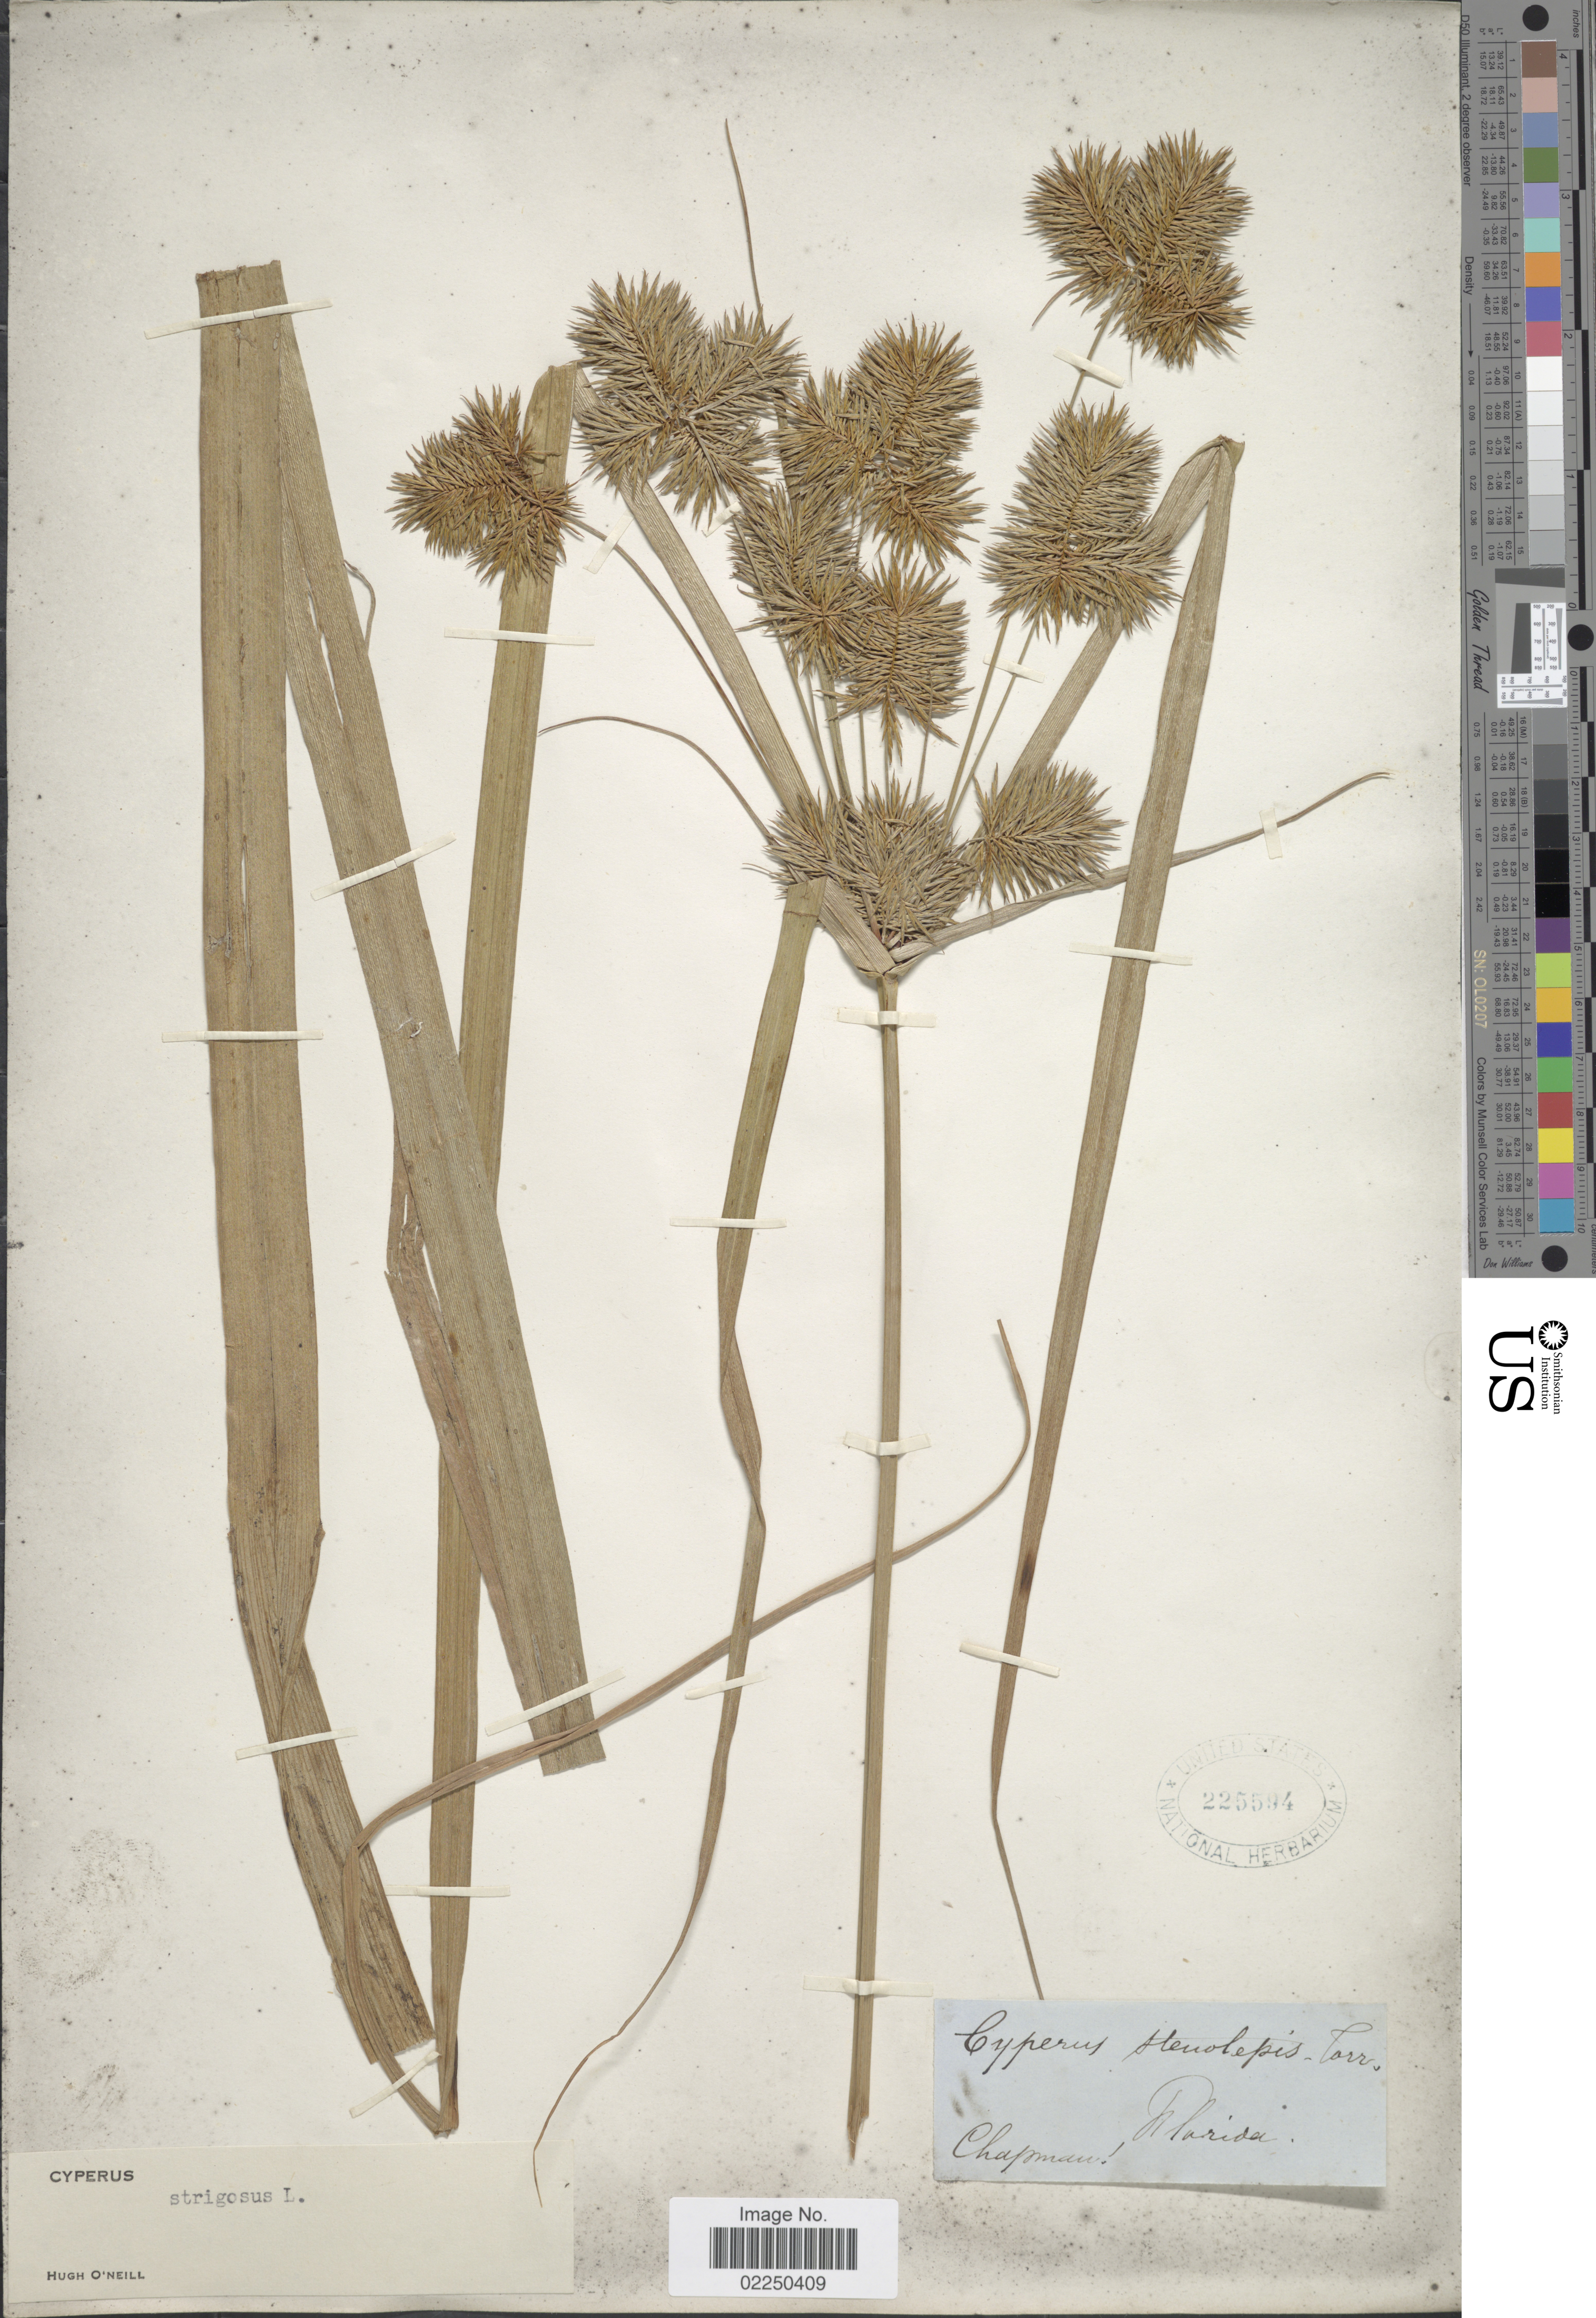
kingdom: Plantae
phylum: Tracheophyta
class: Liliopsida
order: Poales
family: Cyperaceae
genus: Cyperus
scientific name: Cyperus strigosus var. stenolepis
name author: (Torr.) Kük.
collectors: A. Chapman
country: United States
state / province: Florida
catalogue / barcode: US 225594